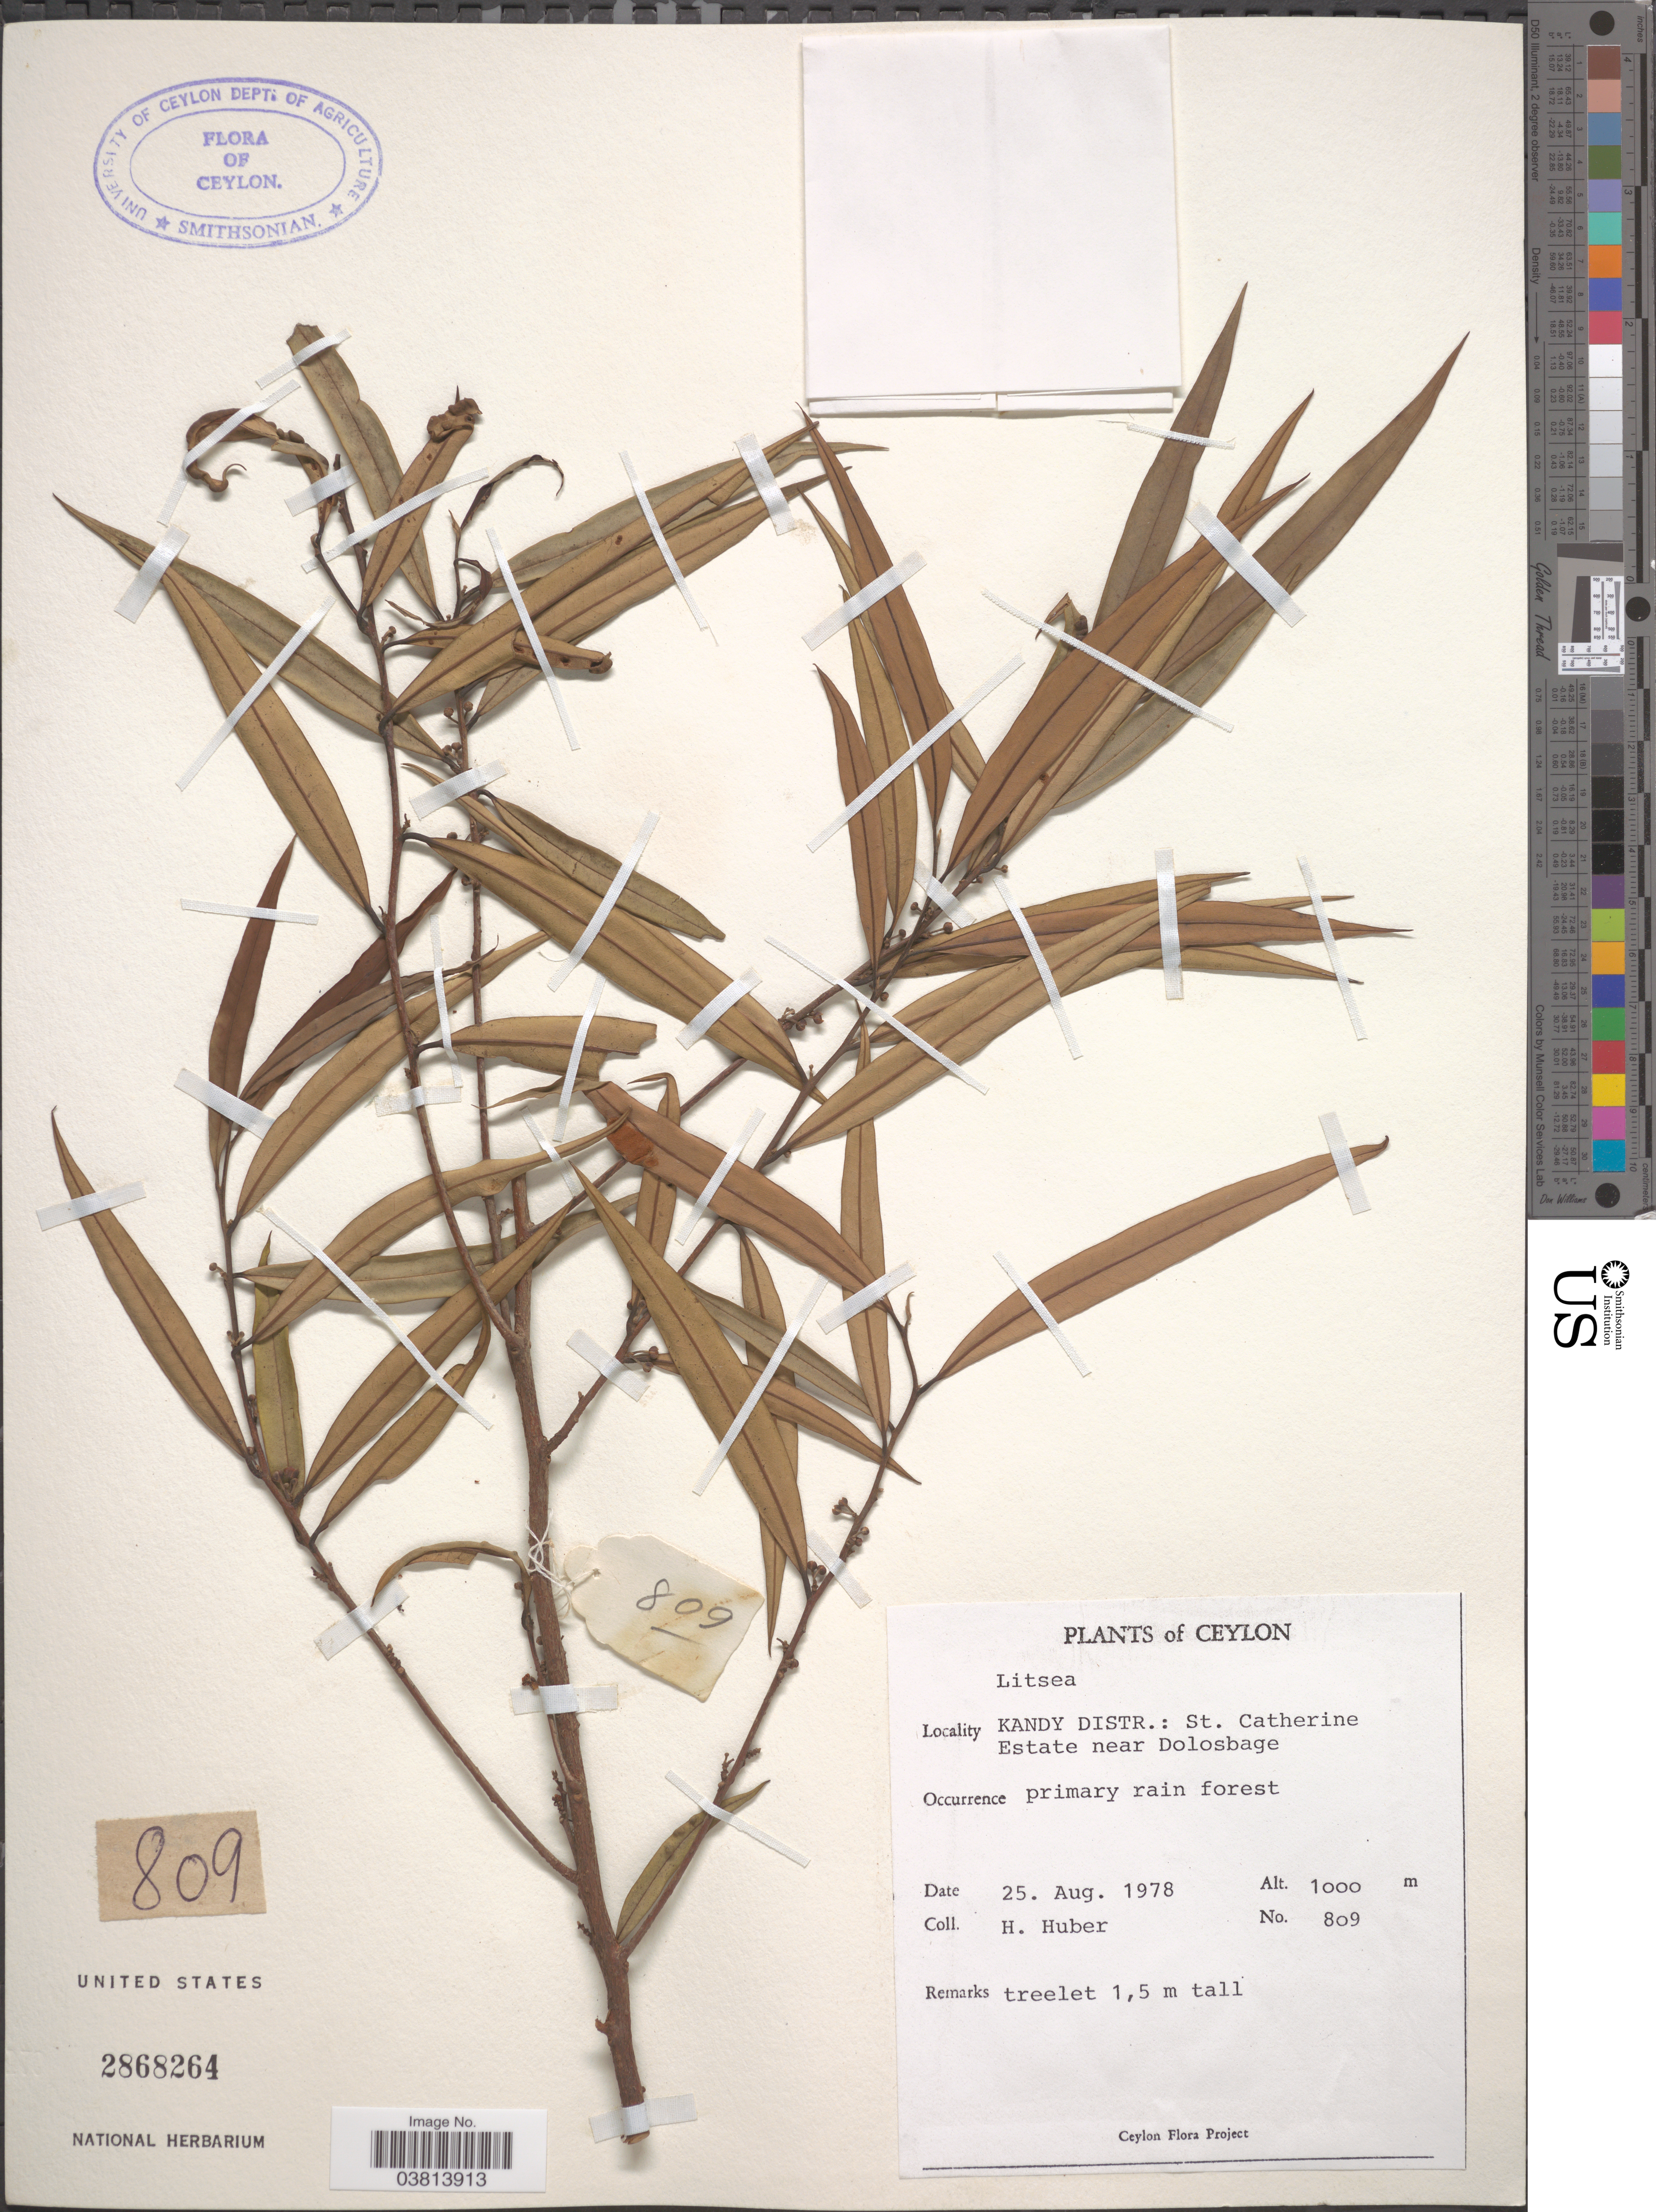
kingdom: Plantae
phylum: Tracheophyta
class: Magnoliopsida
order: Laurales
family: Lauraceae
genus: Litsea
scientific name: Litsea iteodaphne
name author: Hook. f.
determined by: Strong, Mark T., (BOT), Smithsonian Institution - National Museum of Natural History (UNITED STATES)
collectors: H. Huber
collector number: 809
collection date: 1978-08-25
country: Sri Lanka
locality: Ceylon. Kandy Distr.: St. Catherine Estate near Dolosbage.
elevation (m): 1000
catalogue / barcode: US 2868264